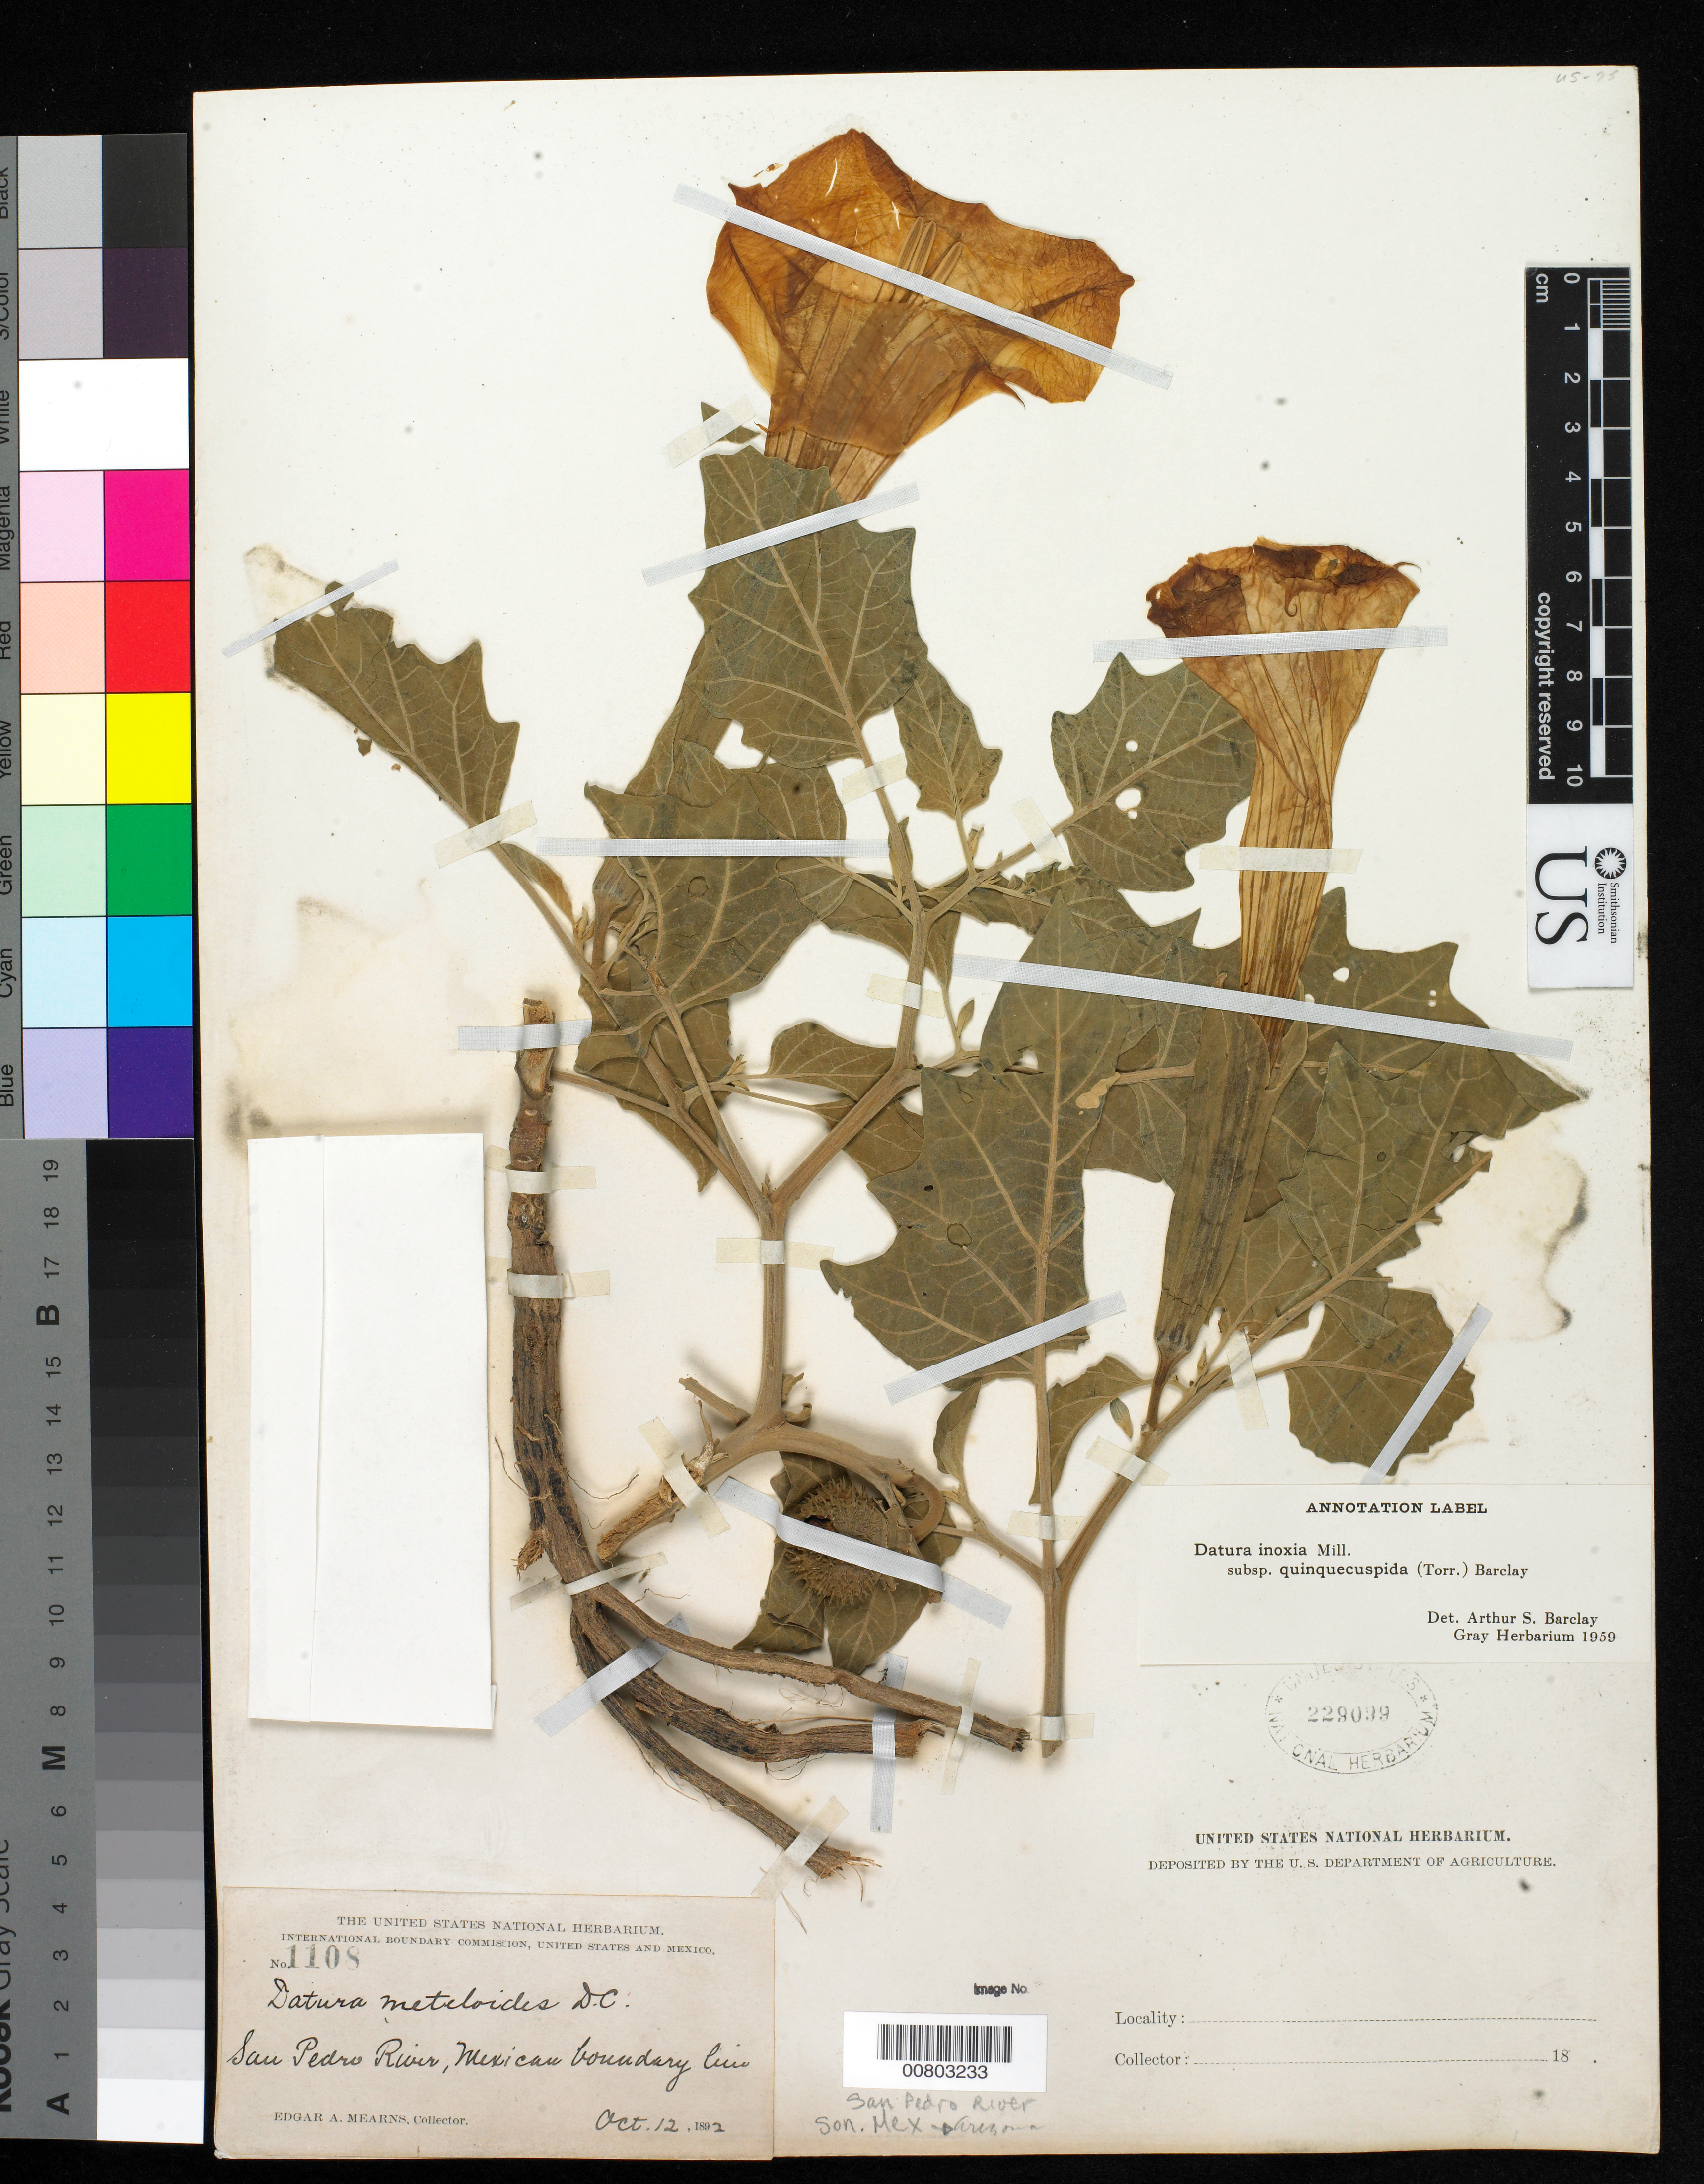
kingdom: Plantae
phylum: Tracheophyta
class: Magnoliopsida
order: Solanales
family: Solanaceae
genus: Datura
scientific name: Datura innoxia subsp. quinquecuspidata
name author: (Torr.) A.S. Barclay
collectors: E. A. Mearns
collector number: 1108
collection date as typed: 12 Oct 1892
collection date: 1892-10-12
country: Mexico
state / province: Sonora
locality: San Pedro River, Mexican boundary line.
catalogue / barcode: US 229099